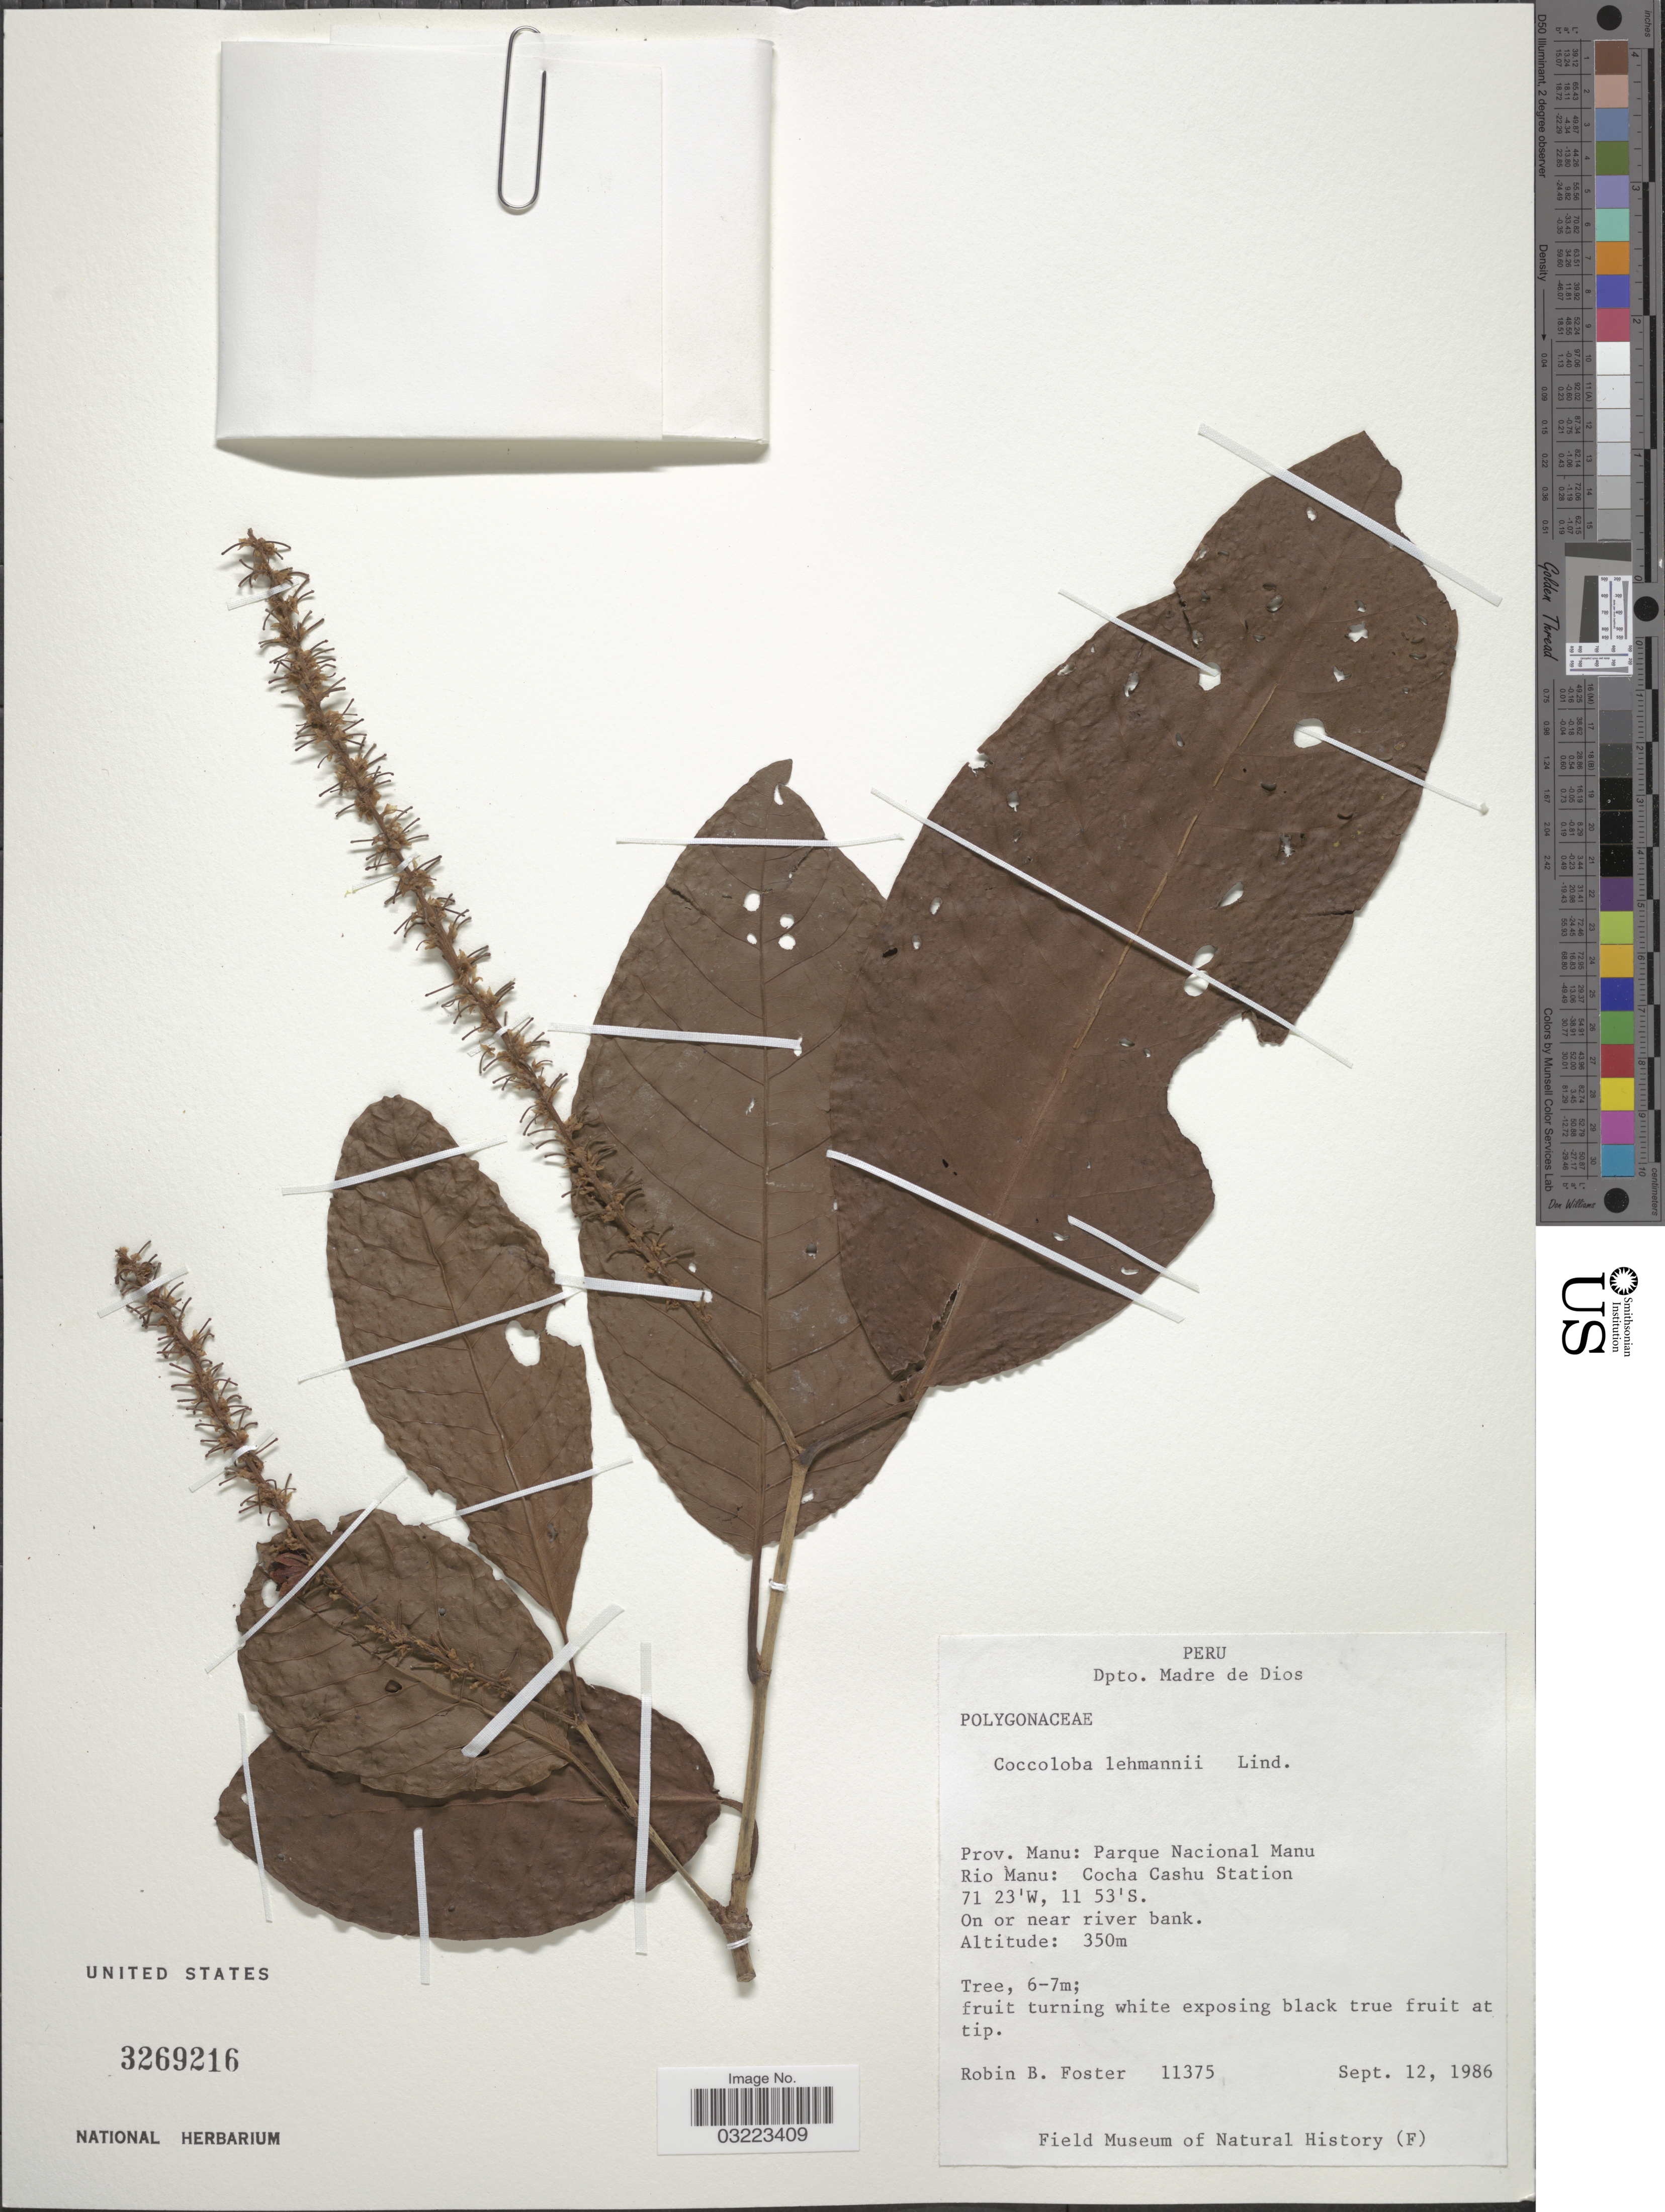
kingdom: Plantae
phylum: Tracheophyta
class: Magnoliopsida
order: Caryophyllales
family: Polygonaceae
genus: Coccoloba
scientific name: Coccoloba lehmannii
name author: Lindau ex Hieron.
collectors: R. B. Foster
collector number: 11375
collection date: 1986-09-12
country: Peru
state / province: Madre de Dios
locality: Dpto. Madre de Dios. Prov. Manu: Parque Nacional Manu. Rio Manu: Cocha Cashu Station.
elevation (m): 350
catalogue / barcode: US 3269216